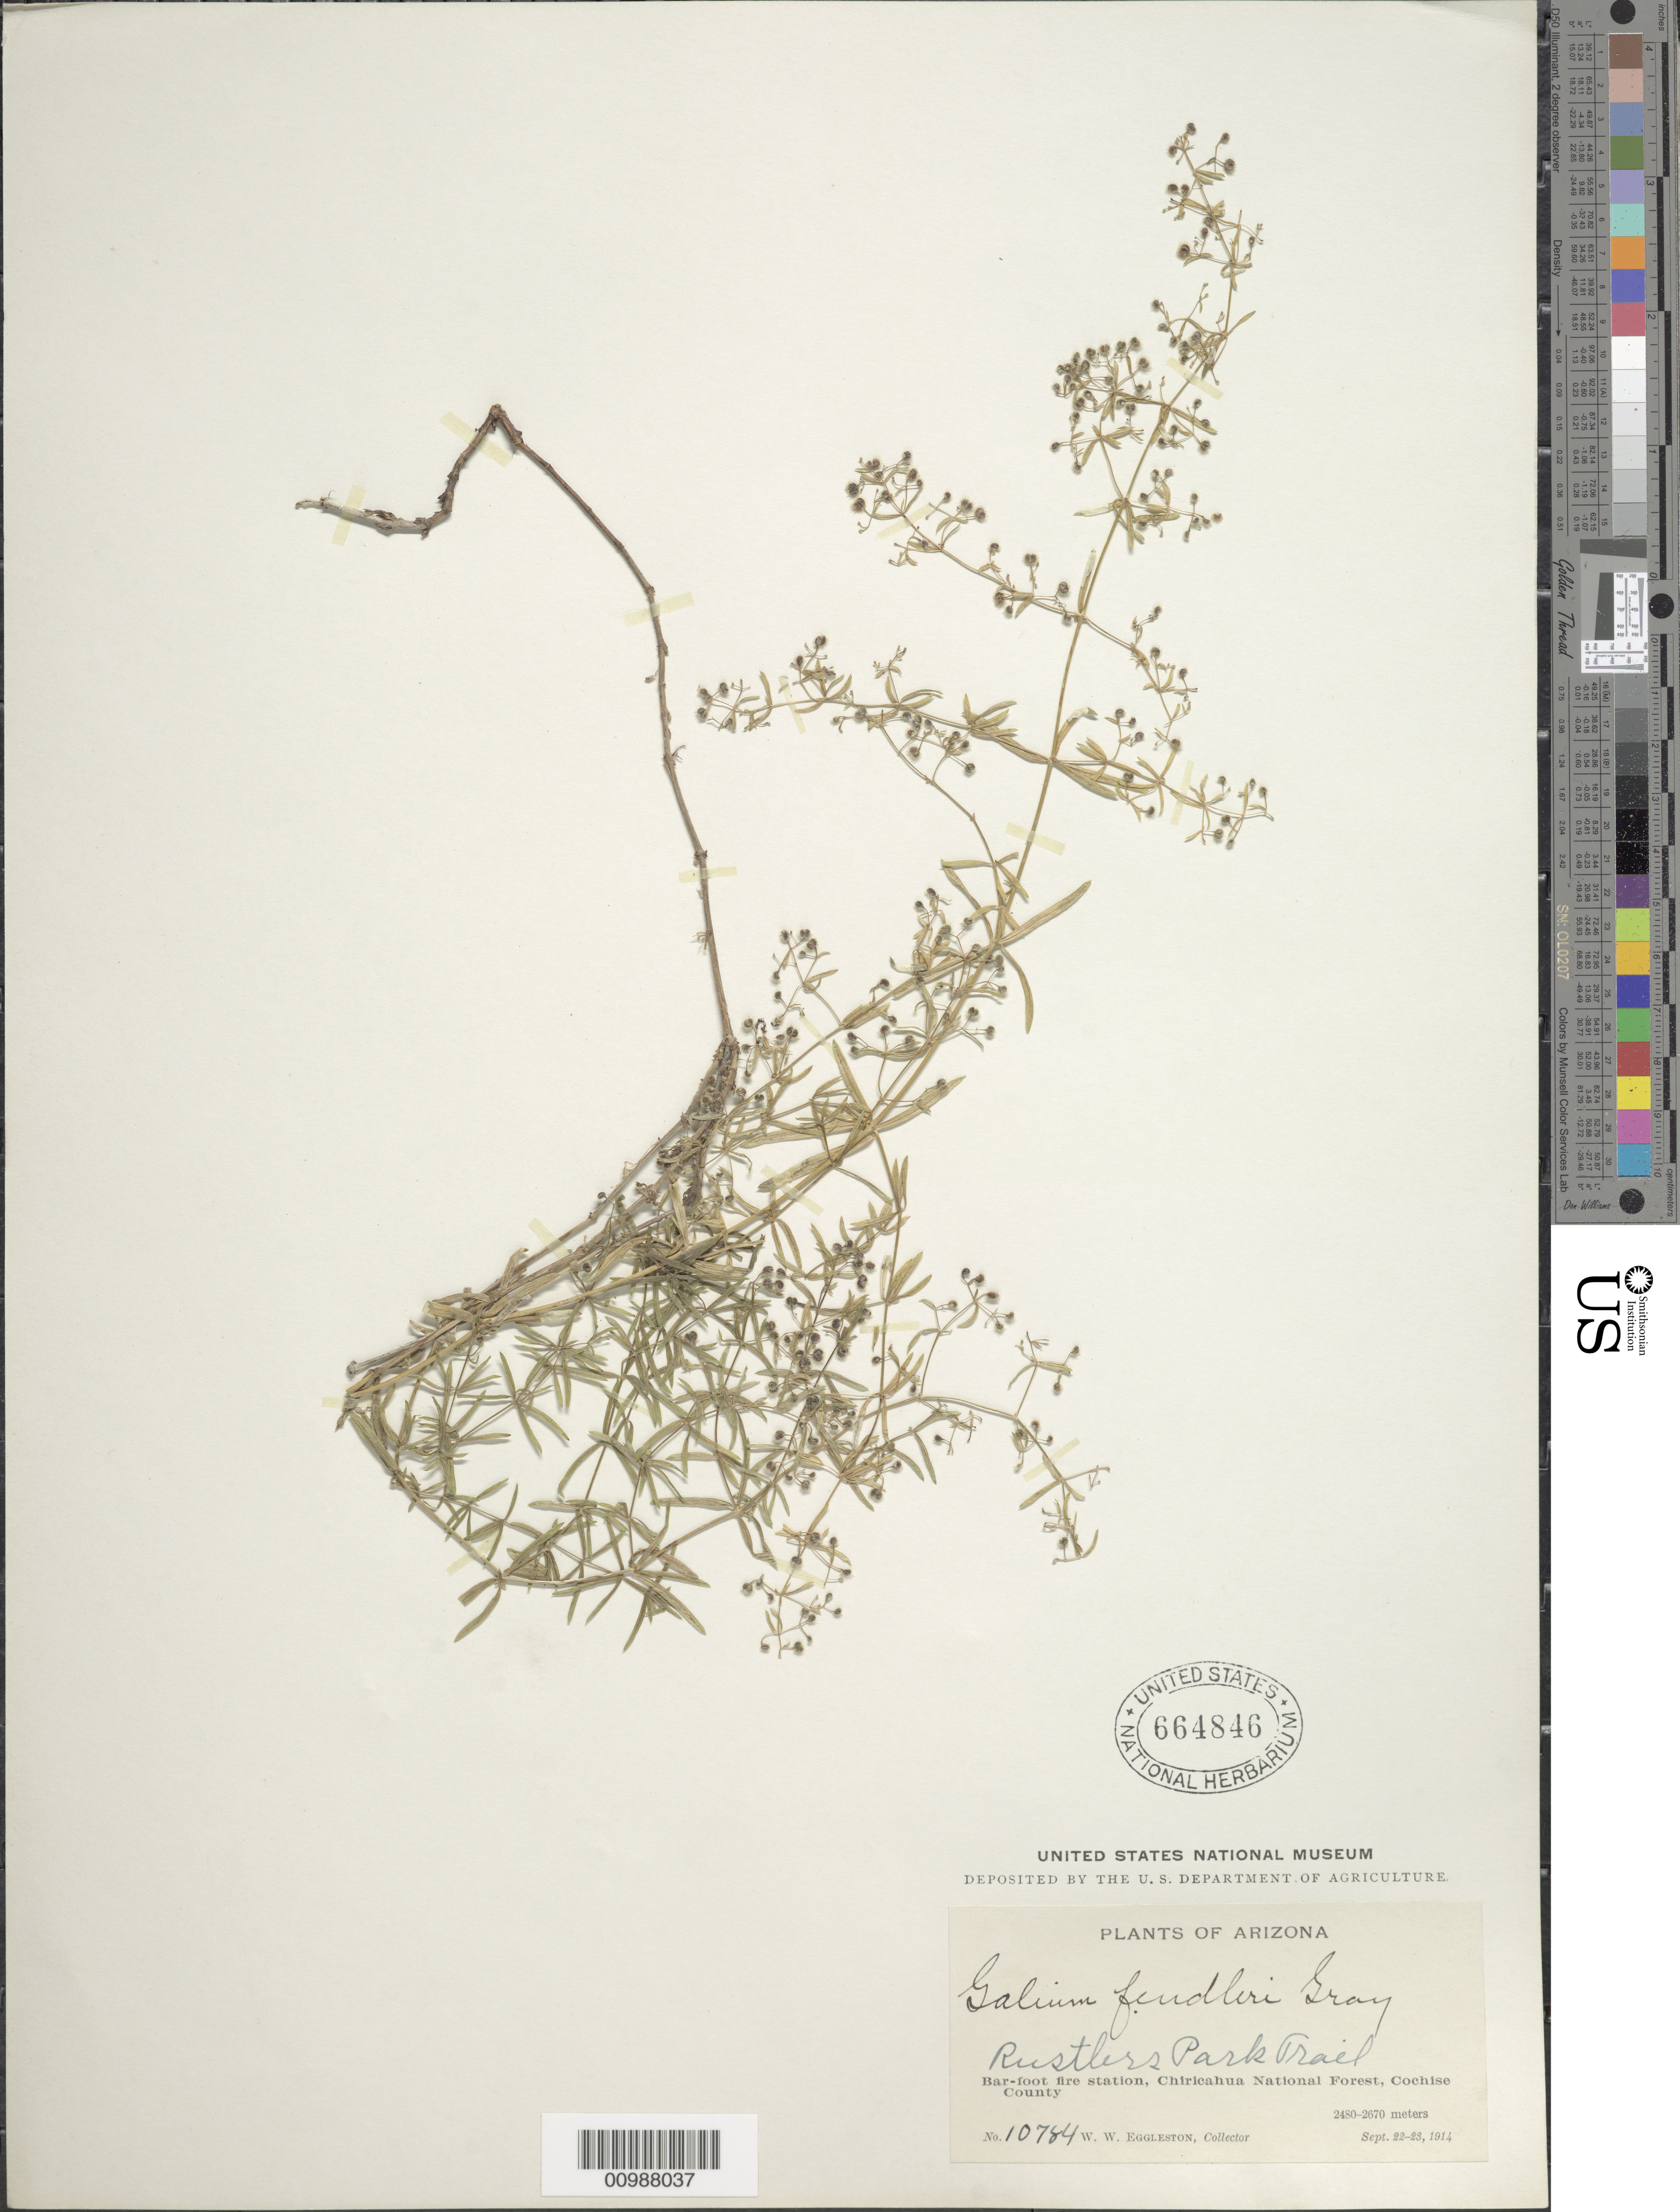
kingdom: Plantae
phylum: Tracheophyta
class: Magnoliopsida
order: Gentianales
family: Rubiaceae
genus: Galium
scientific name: Galium fendleri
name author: A. Gray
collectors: W. W. Eggleston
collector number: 10784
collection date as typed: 22 Sep 1914 to 23 Sep 1914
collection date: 1914-09-22/1914-09-23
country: United States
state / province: Arizona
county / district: Cochise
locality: Rustlers Park Trail, Bar-foot fire station, Chiricahua National Forest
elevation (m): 2480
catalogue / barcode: US 664846